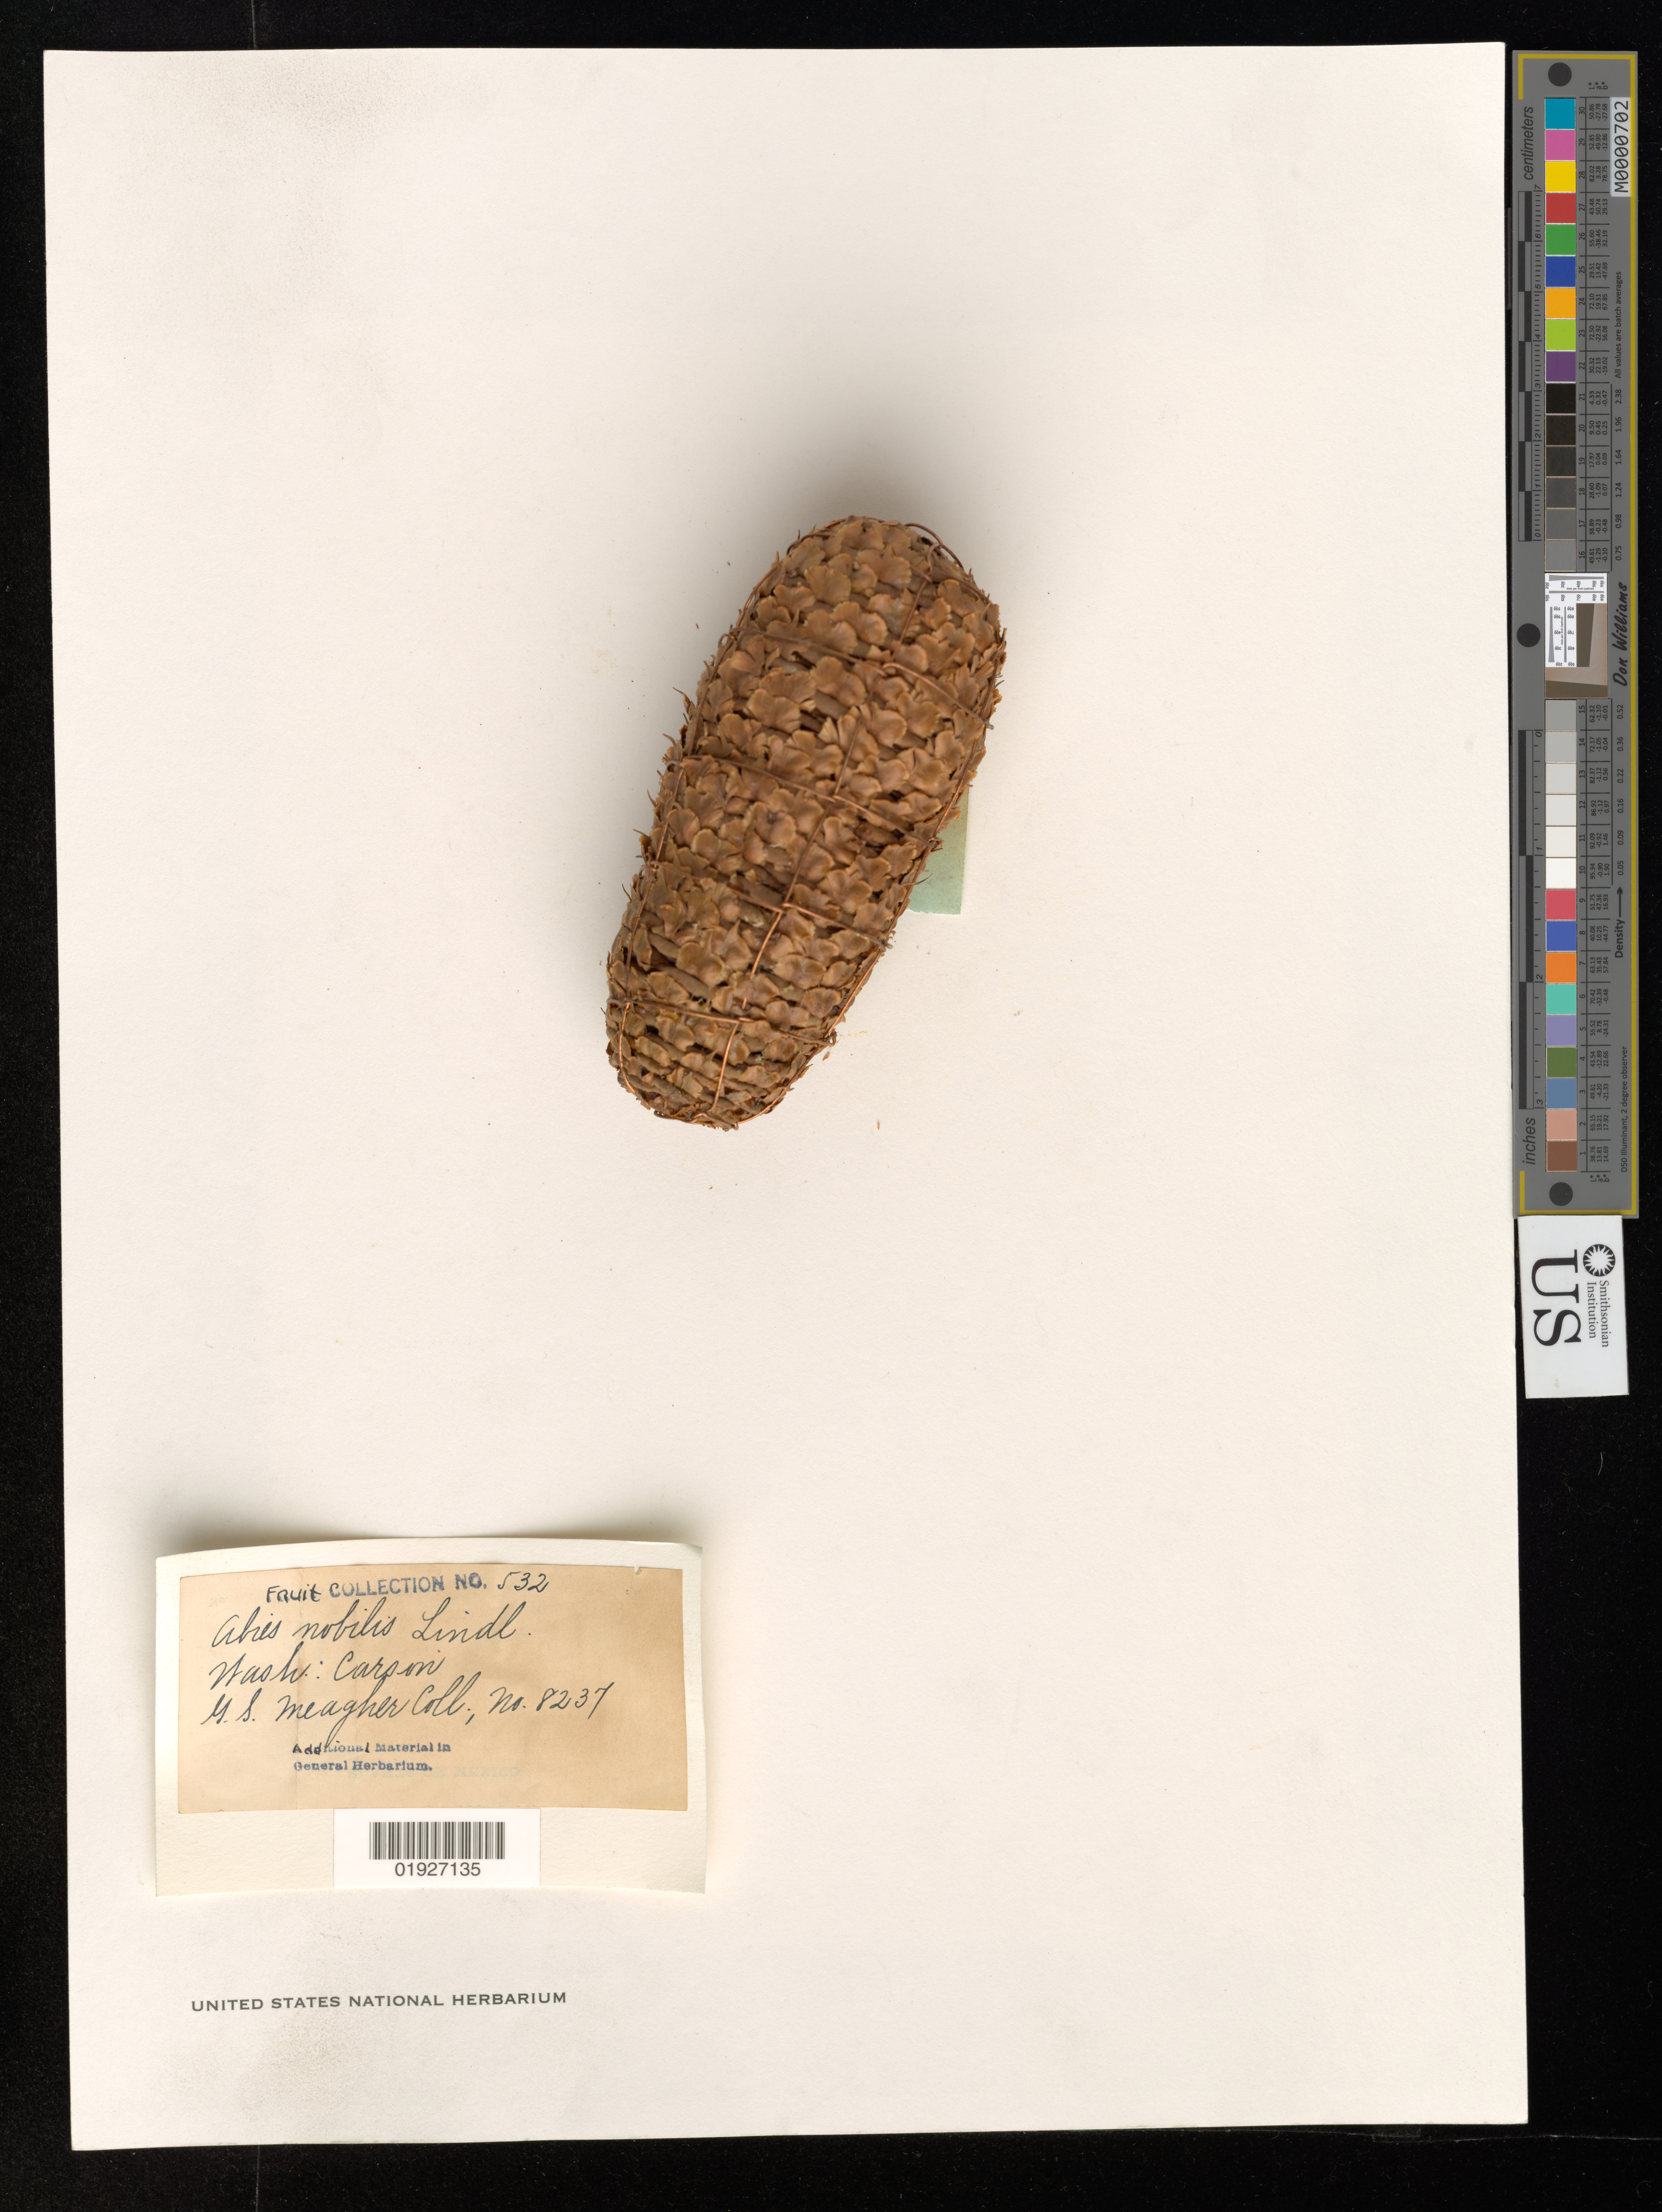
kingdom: Plantae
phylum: Tracheophyta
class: Pinopsida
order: Pinales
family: Pinaceae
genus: Abies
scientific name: Abies procera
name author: Rehder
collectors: G. Meagher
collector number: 8237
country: United States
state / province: Washington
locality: Carson, Wash.